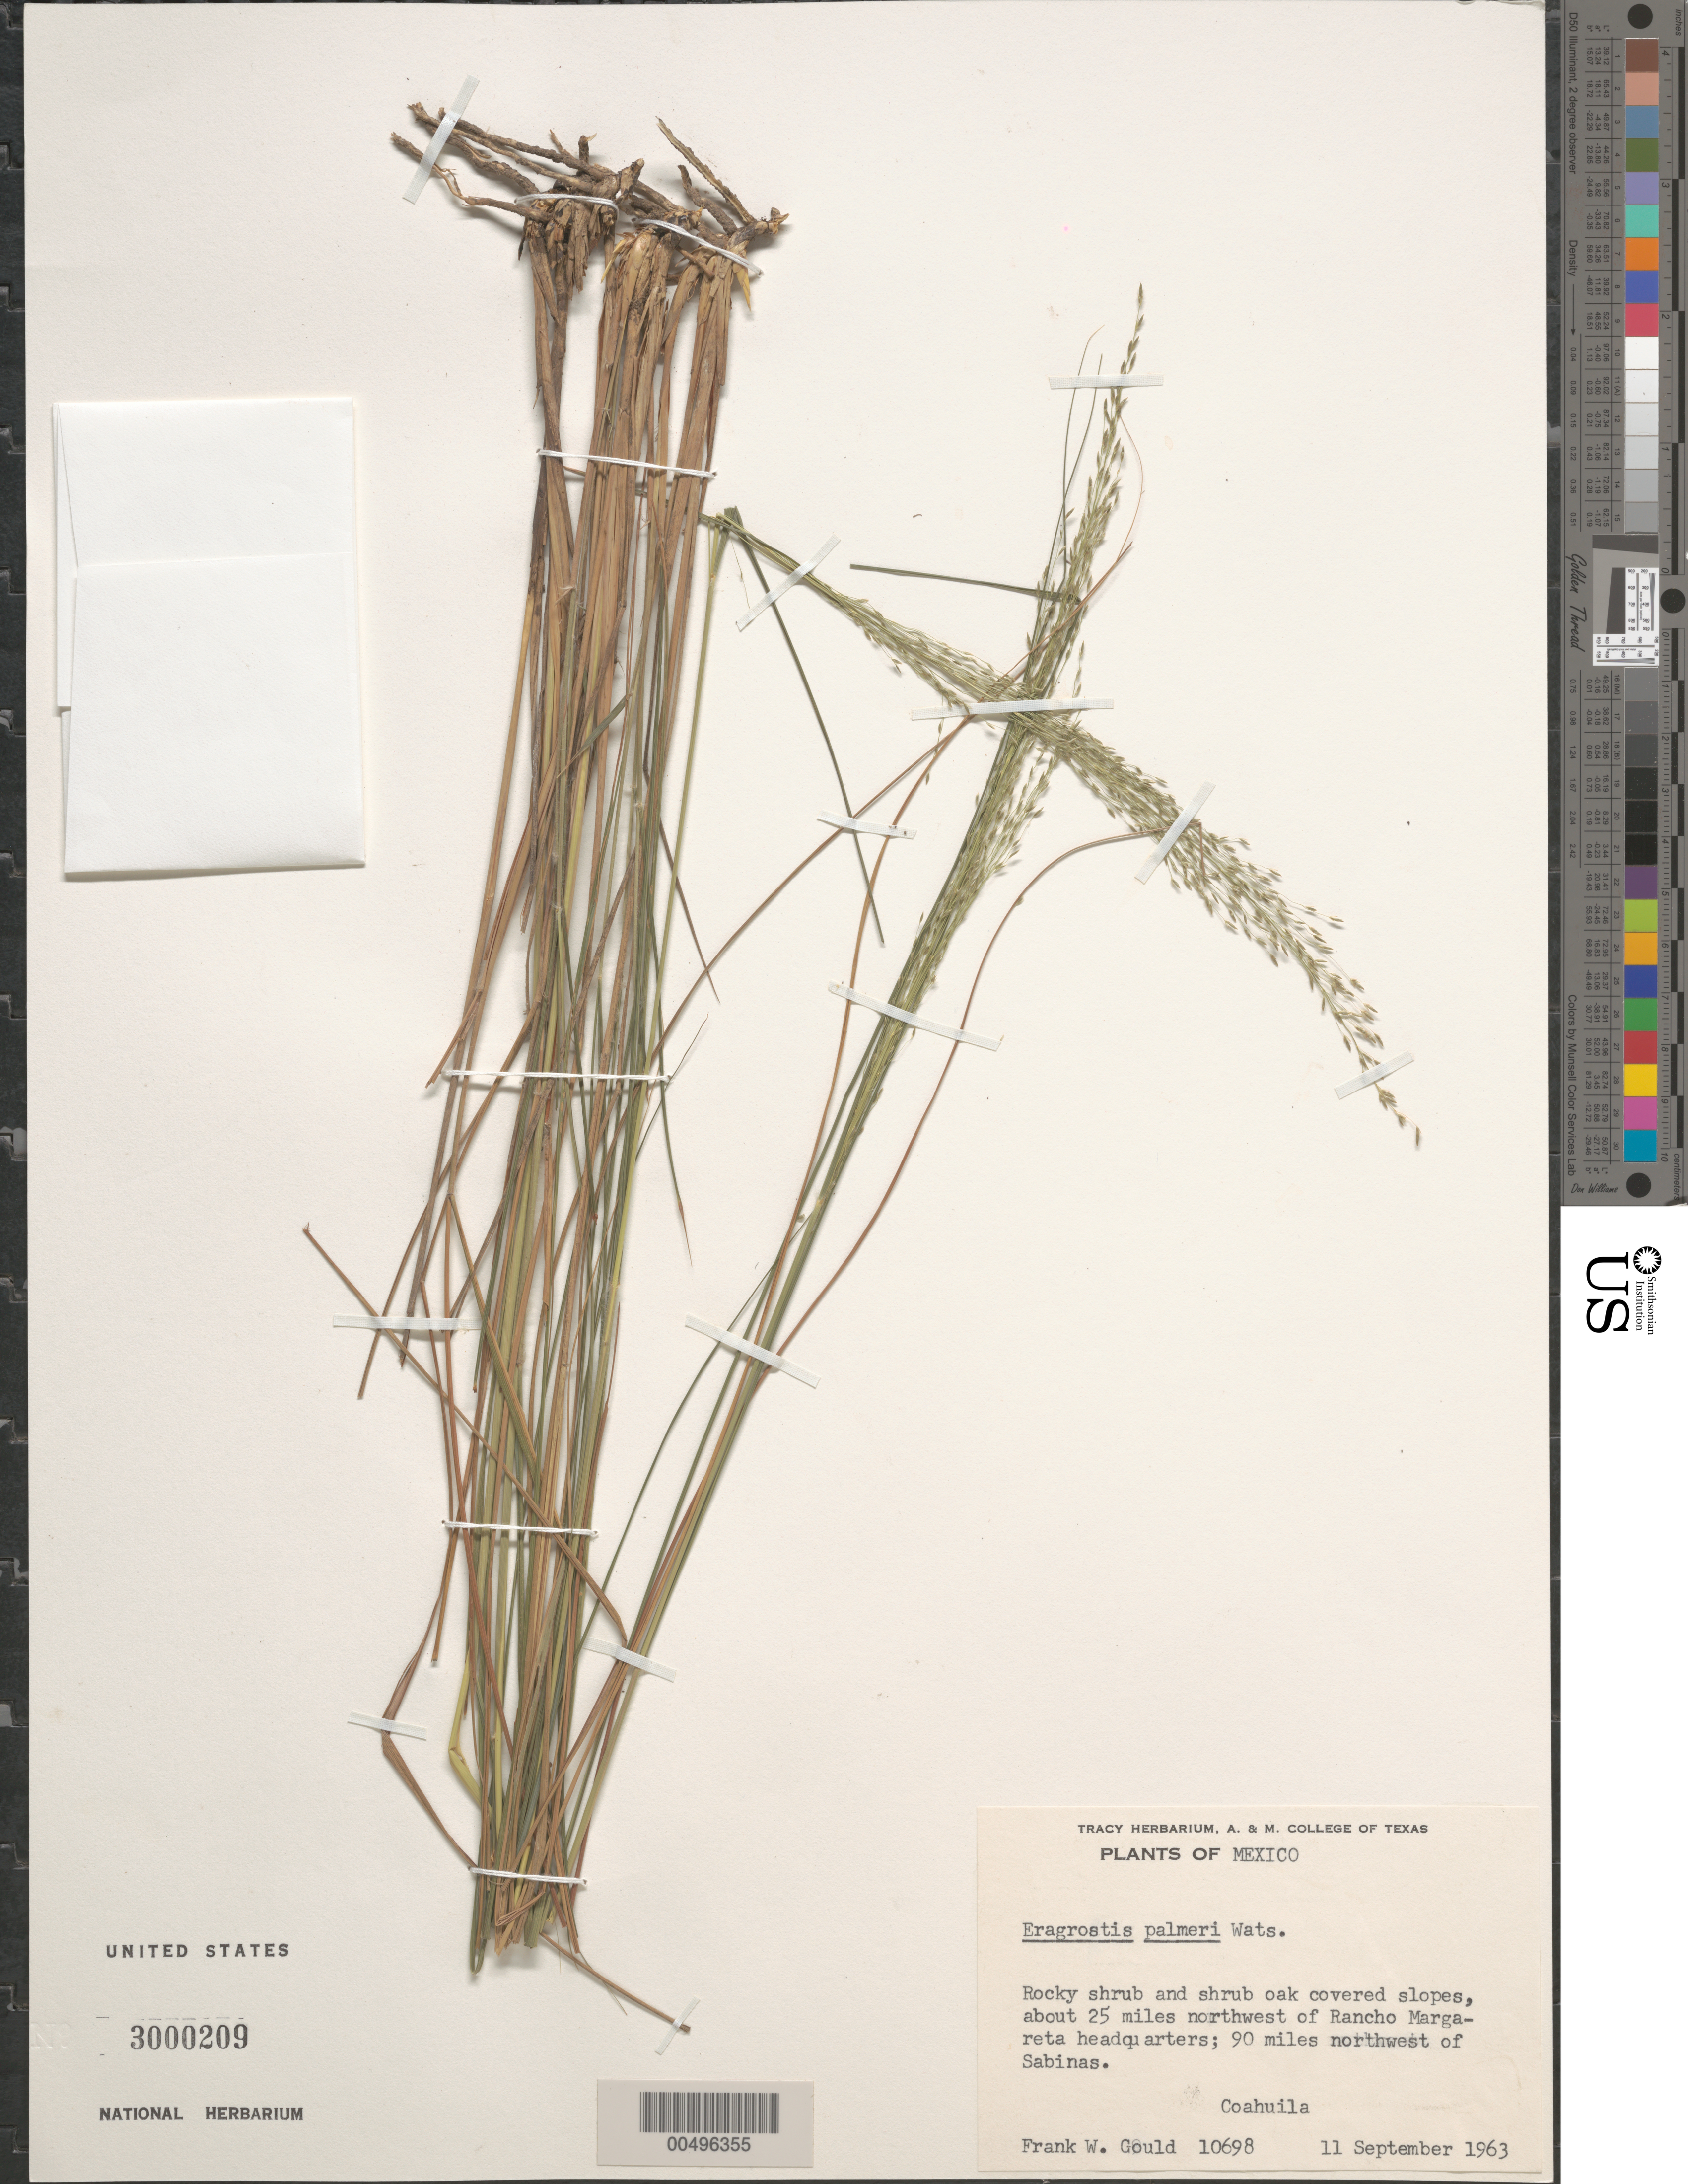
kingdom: Plantae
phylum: Tracheophyta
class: Liliopsida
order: Poales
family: Poaceae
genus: Eragrostis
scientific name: Eragrostis palmeri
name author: S. Watson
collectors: F. W. Gould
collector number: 10698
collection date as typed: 11 Sep 1963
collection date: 1963-09-11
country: Mexico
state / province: Coahuila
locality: About 25 mi NW of Rancho Margareta Hdqtrs, 90 mi NW of Sabinas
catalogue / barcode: US 3000209